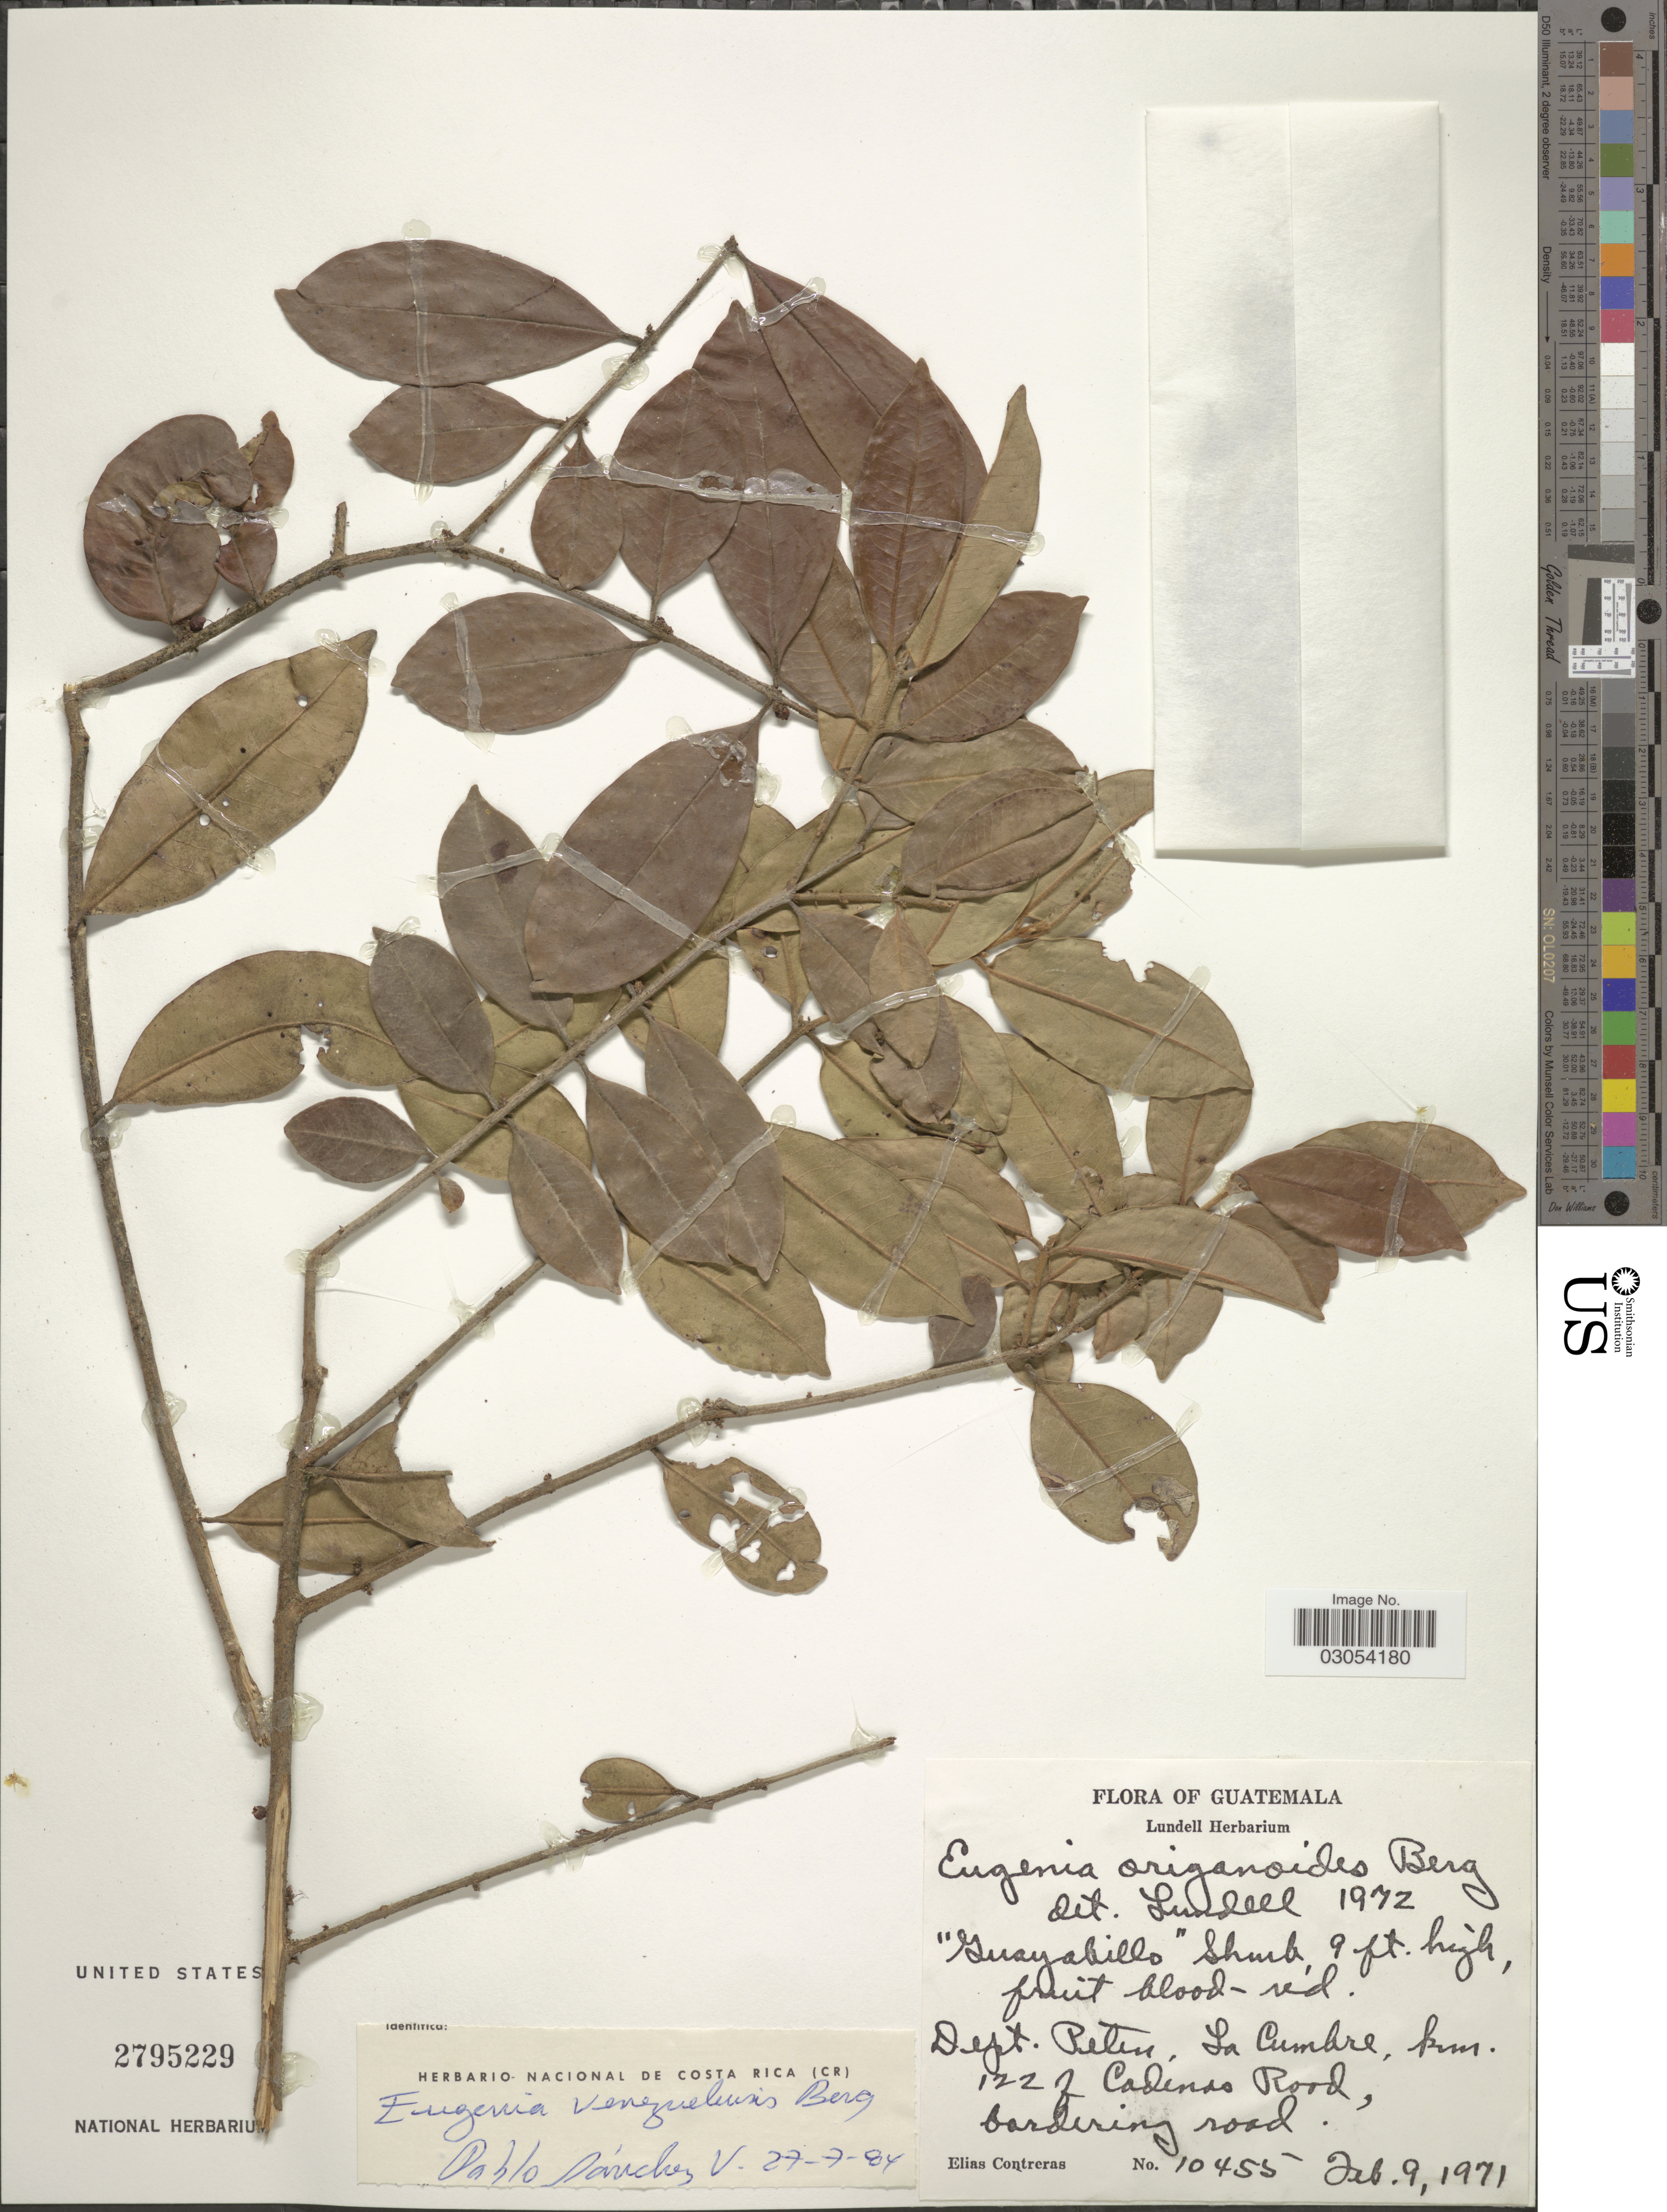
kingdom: Plantae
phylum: Tracheophyta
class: Magnoliopsida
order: Myrtales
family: Myrtaceae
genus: Eugenia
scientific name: Eugenia venezuelensis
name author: O. Berg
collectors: E. Contreras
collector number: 10455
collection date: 1971-02-09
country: Guatemala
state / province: El Petén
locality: Dept. Peten, La Cumbre, km. 122 of Cadenas Road, bordering road.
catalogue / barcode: US 2795229